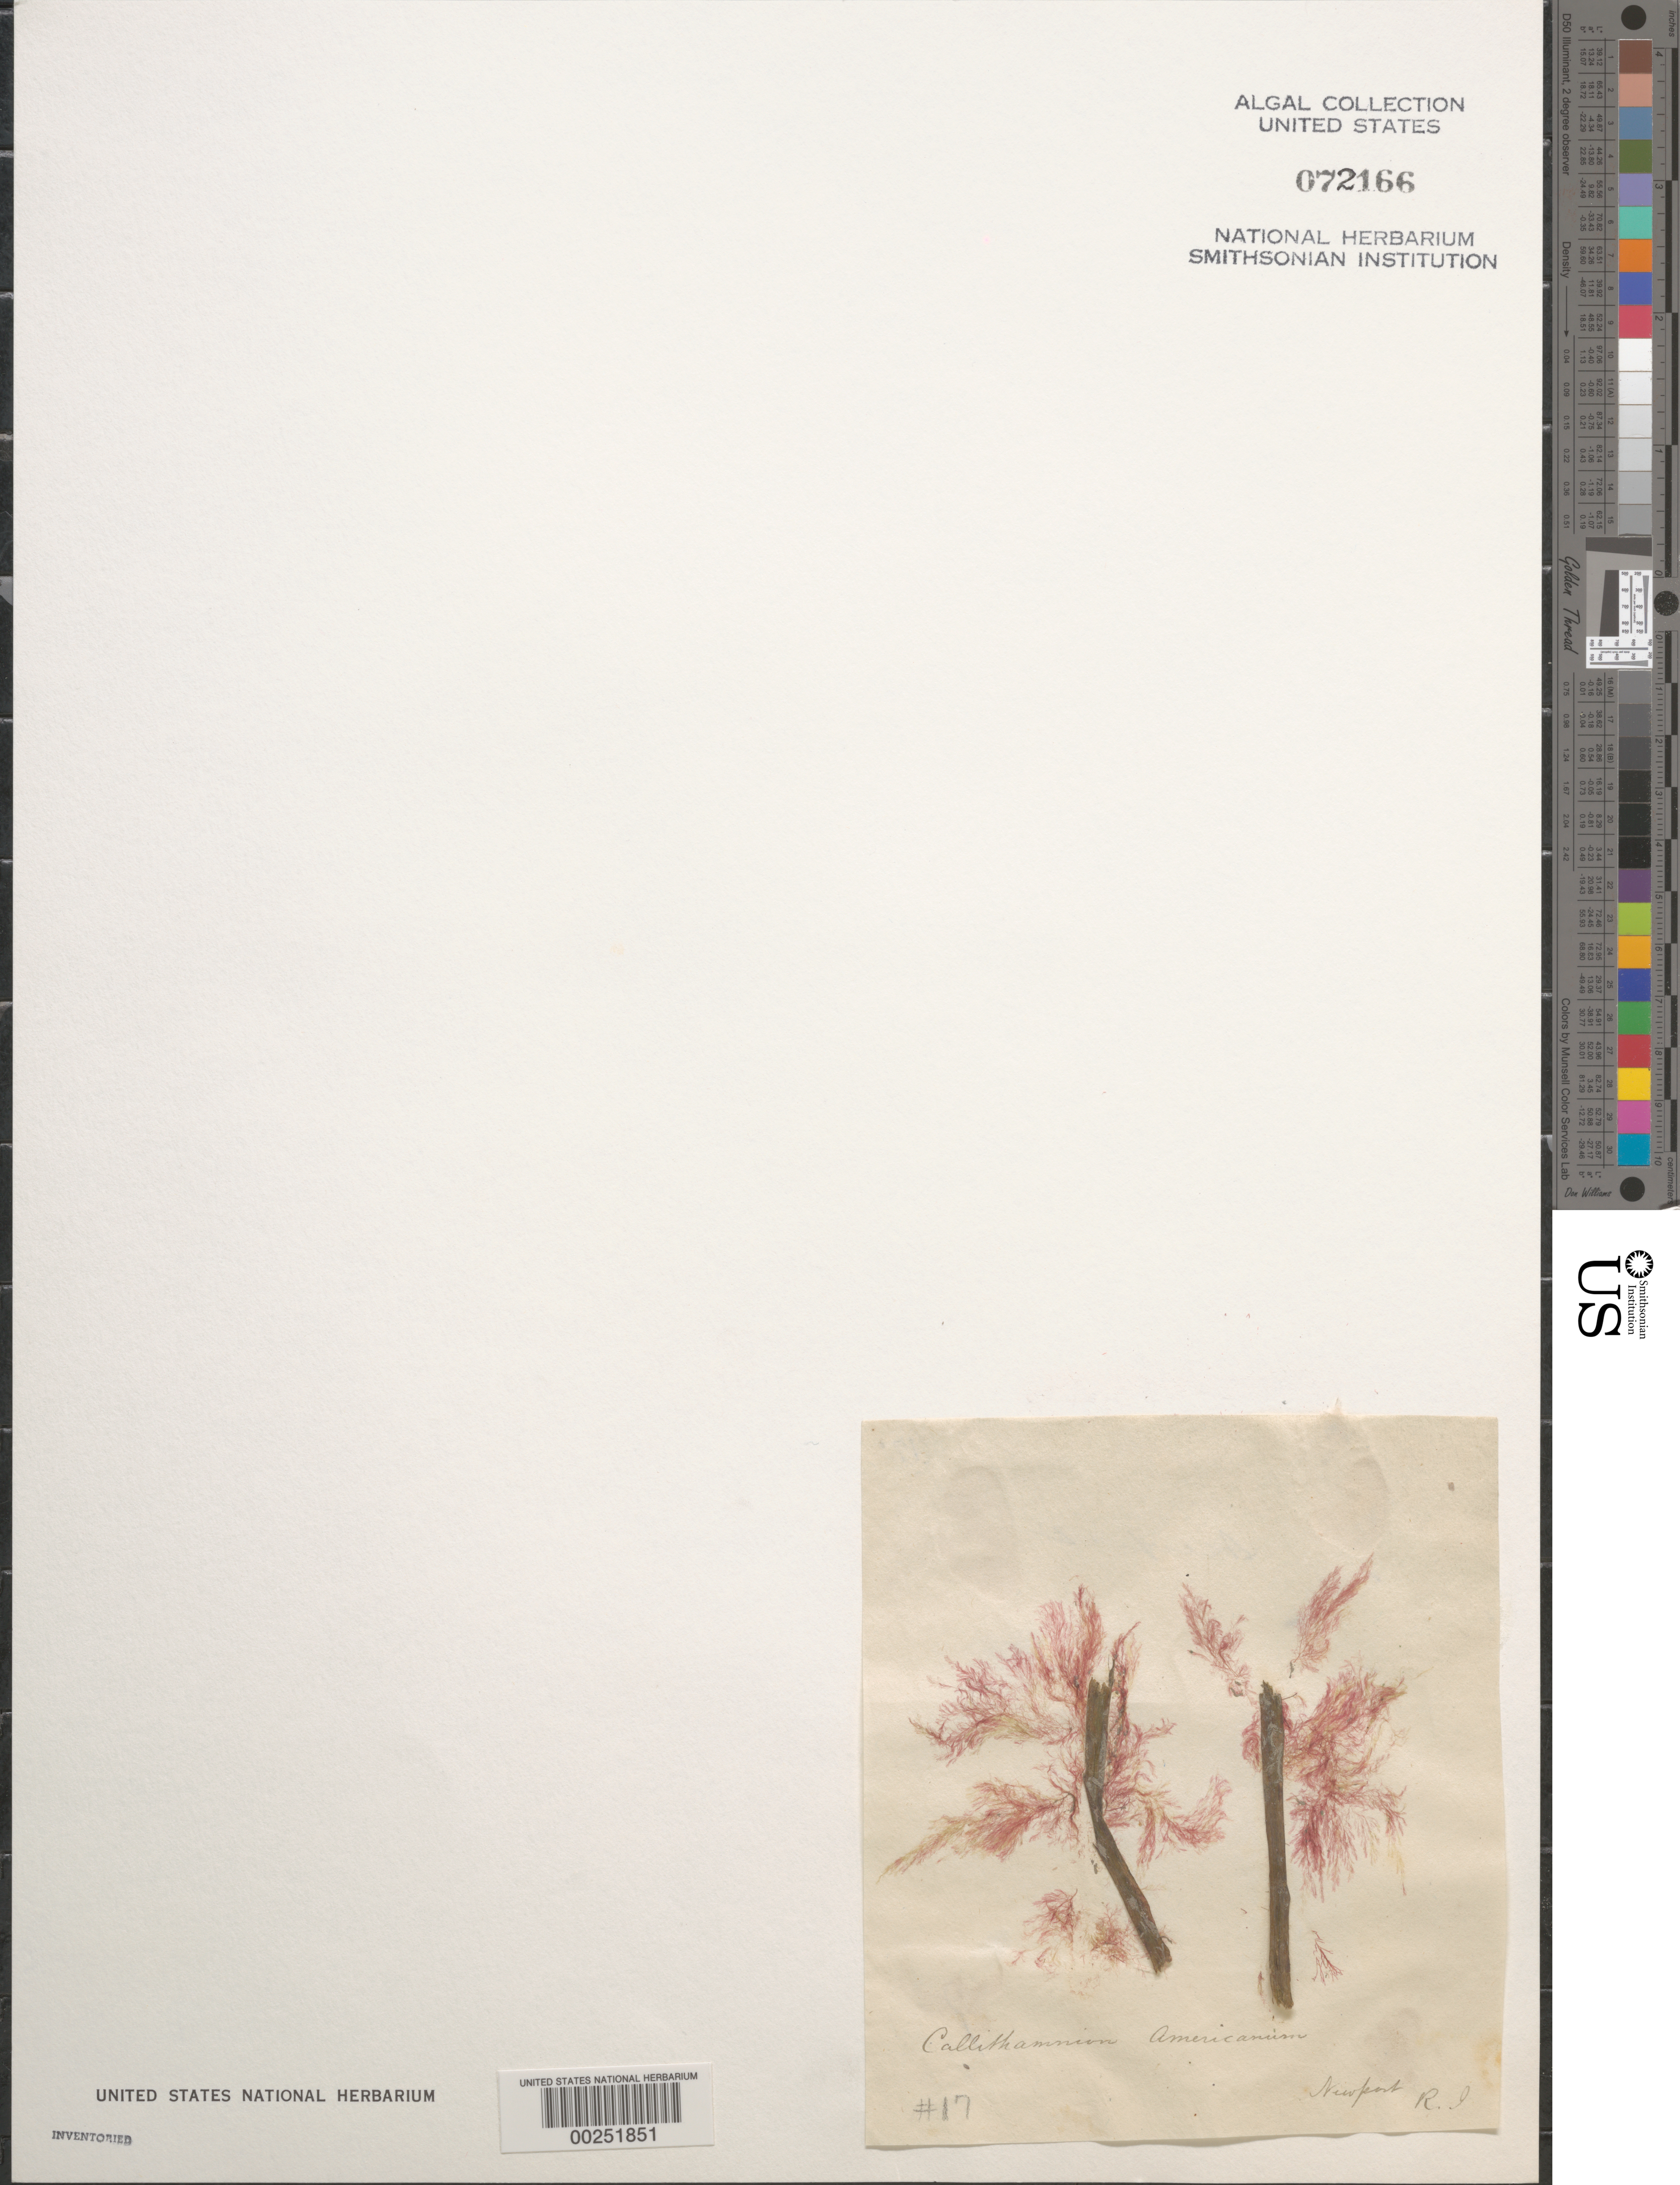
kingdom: Plantae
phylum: Rhodophyta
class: Florideophyceae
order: Ceramiales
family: Ceramiaceae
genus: Antithamnion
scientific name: Antithamnion americanum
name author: (Harv.) A. Athanasiadis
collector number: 17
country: United States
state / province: Rhode Island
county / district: Newport County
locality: Newport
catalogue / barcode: US 72166